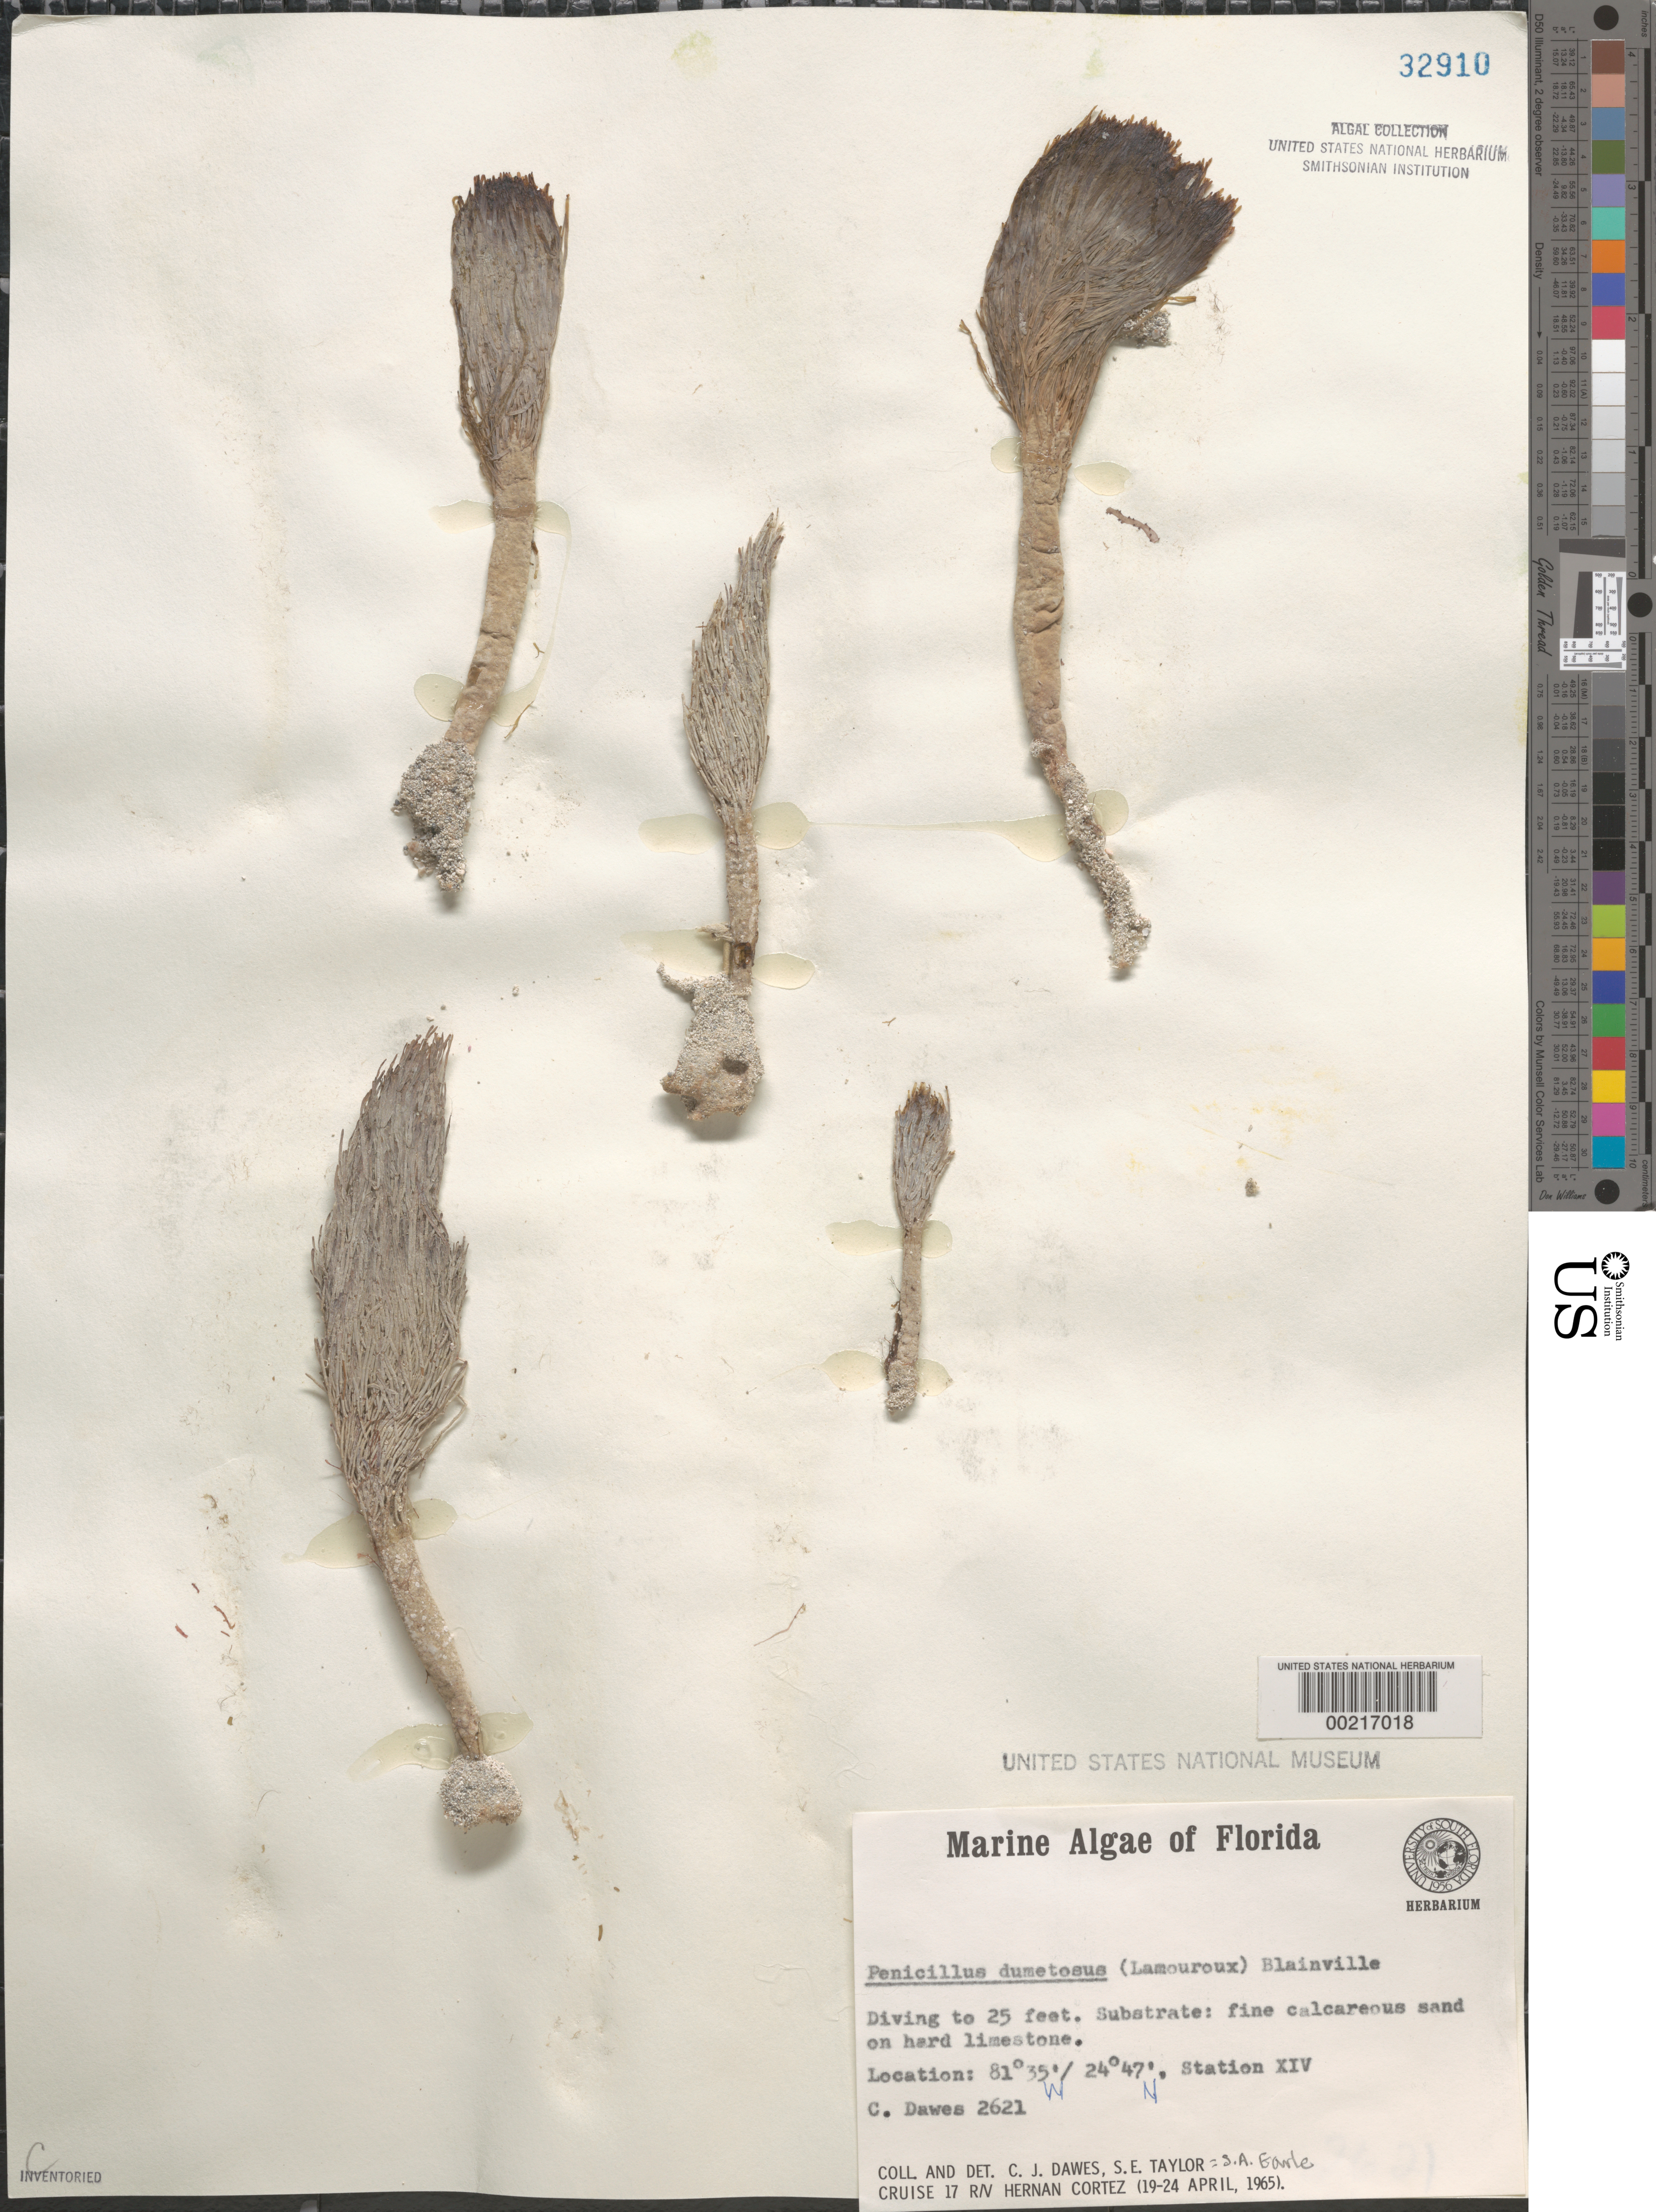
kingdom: Plantae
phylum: Chlorophyta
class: Ulvophyceae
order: Bryopsidales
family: Udoteaceae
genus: Penicillus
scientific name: Penicillus dumetosus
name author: (J.V.Lamouroux) Blainville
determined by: Dawes, C. J.; Earle, S. A.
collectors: C. Dawes & S. A. Earle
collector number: Cjd 2621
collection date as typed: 19 Apr 1965 to 24 Apr 1965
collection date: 1965-04-19/1965-04-24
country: United States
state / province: Florida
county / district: Monroe County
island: Florida Keys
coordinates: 24 47' N, 81 35' W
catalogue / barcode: US 32910